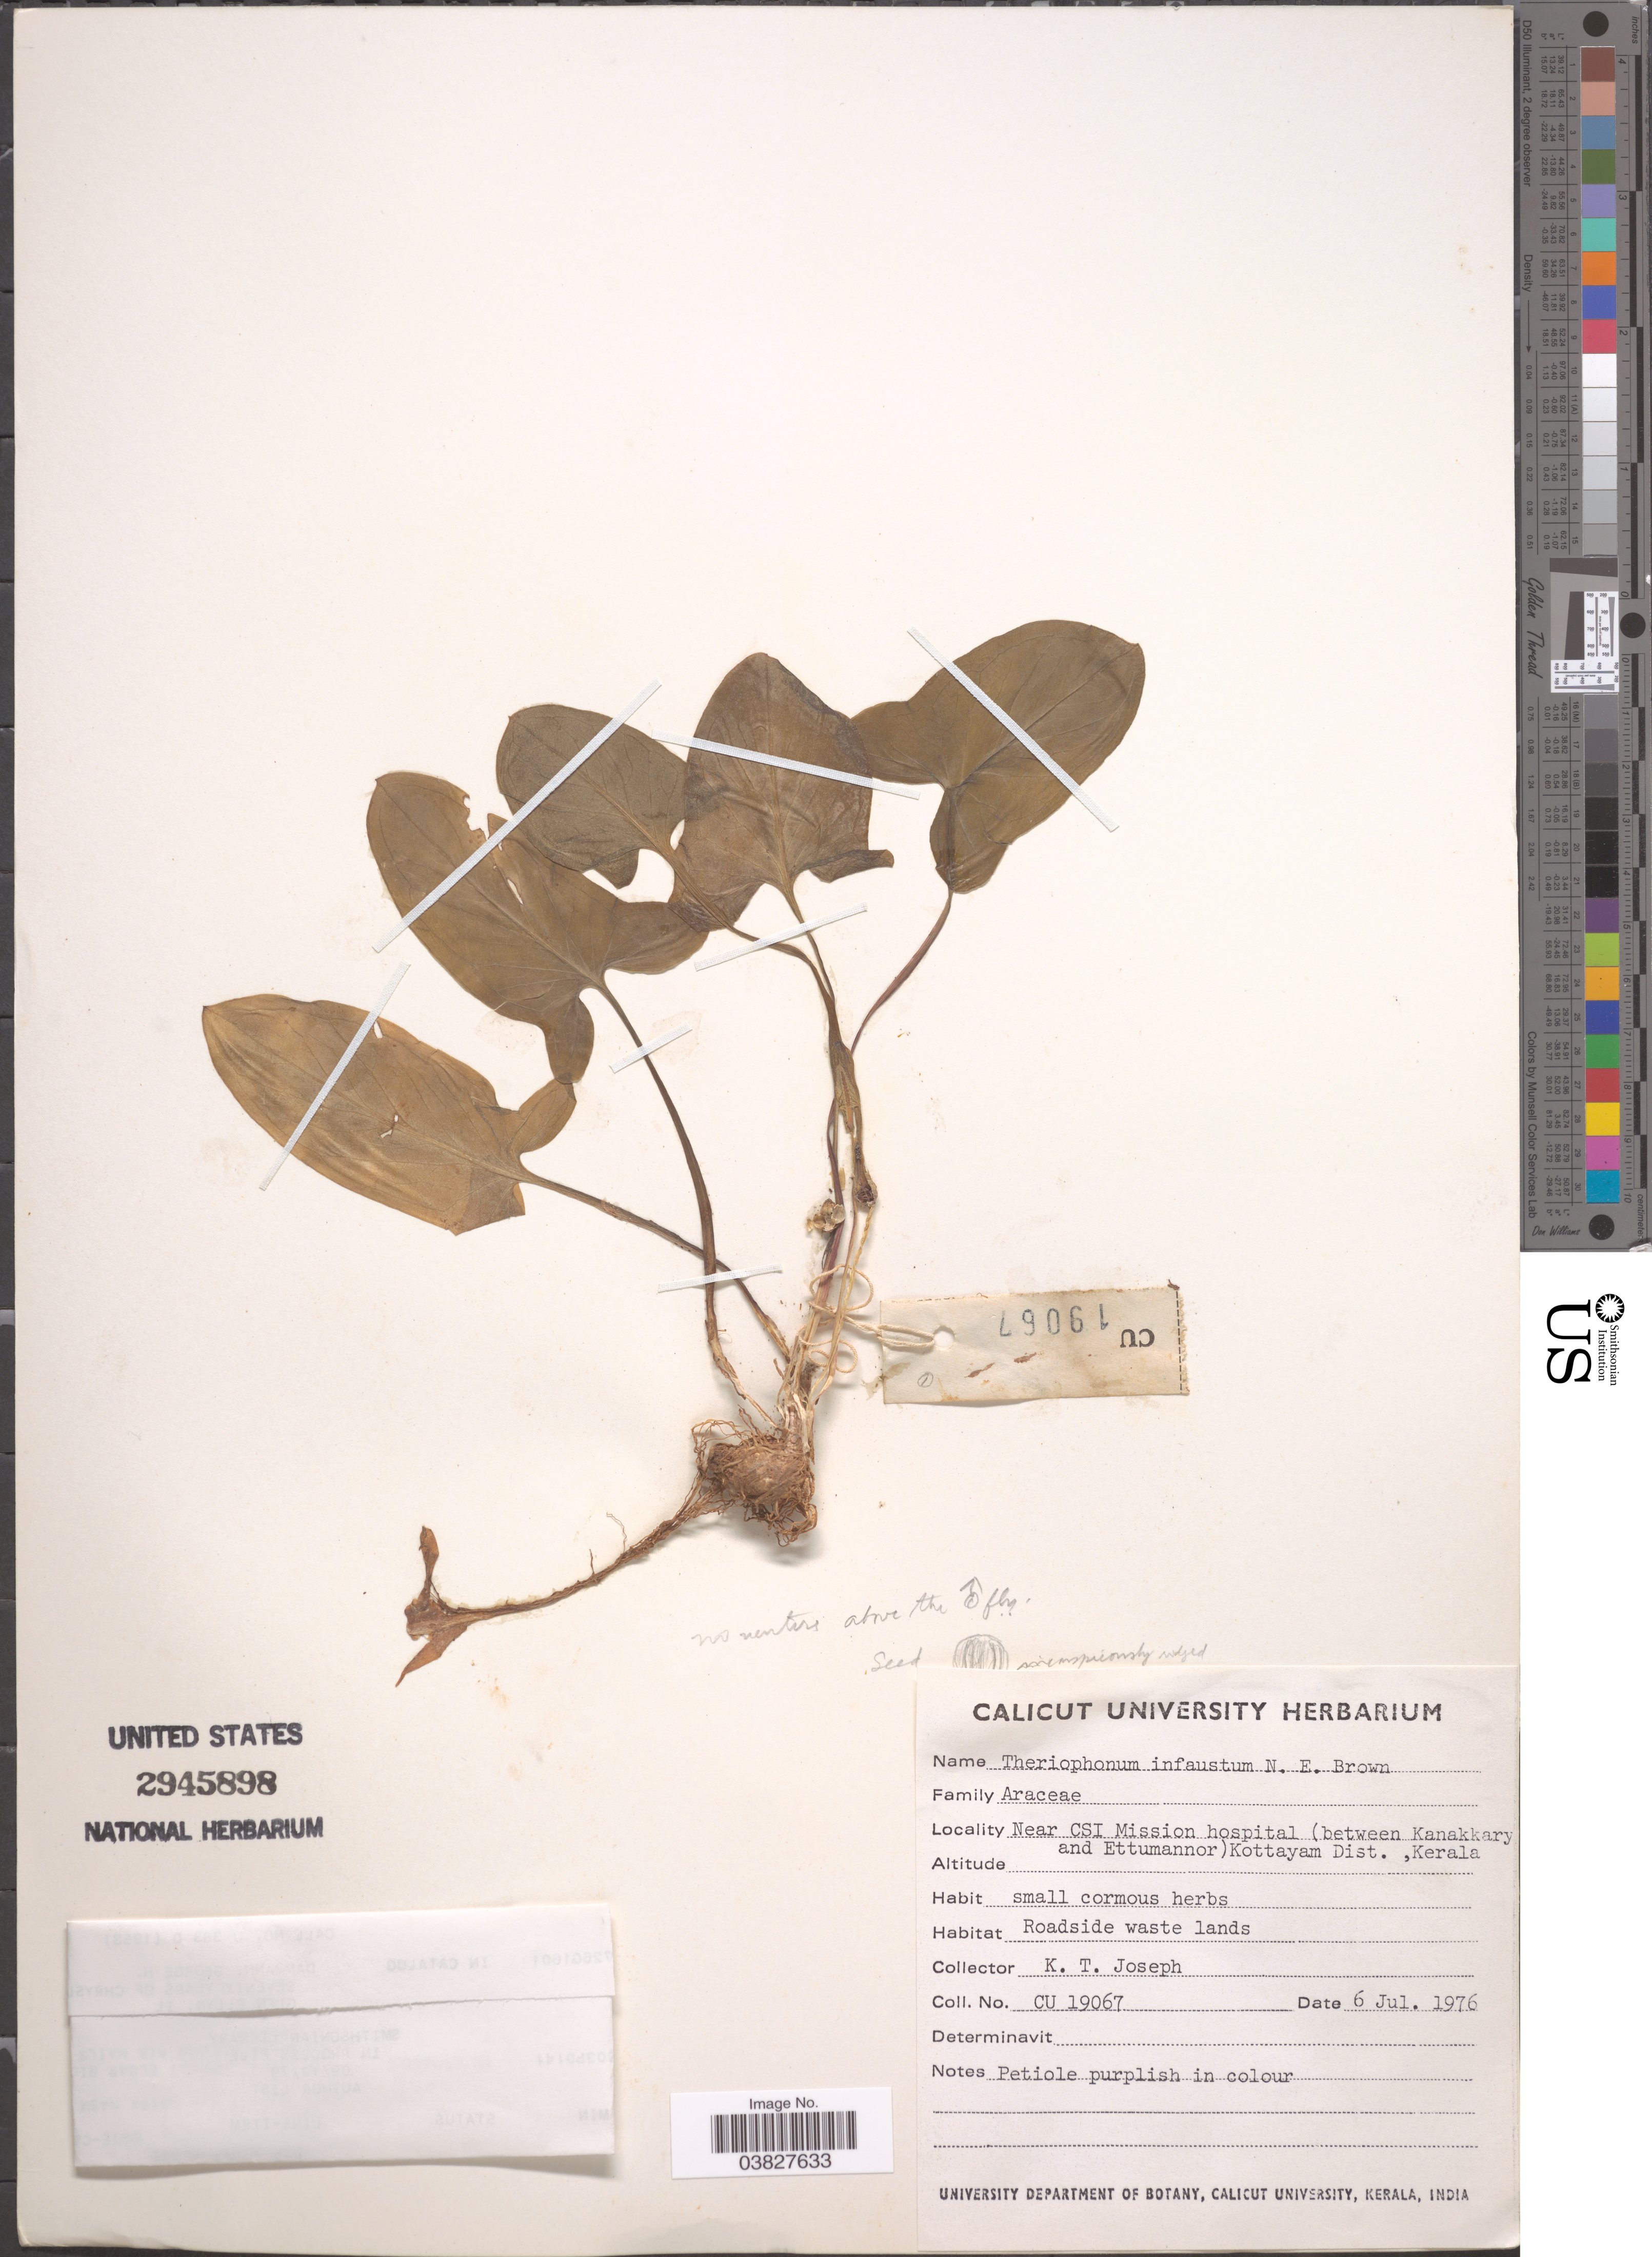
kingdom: Plantae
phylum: Tracheophyta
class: Liliopsida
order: Alismatales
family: Araceae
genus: Theriophonum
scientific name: Theriophonum infaustum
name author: N.E. Br.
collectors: K. Joseph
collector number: CU19067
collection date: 1976-07-06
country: India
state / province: Kerala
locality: Near CSI Mission hospital (between Kanakkary and Ettumannor) Kottyam Dist.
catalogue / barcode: US 2945898